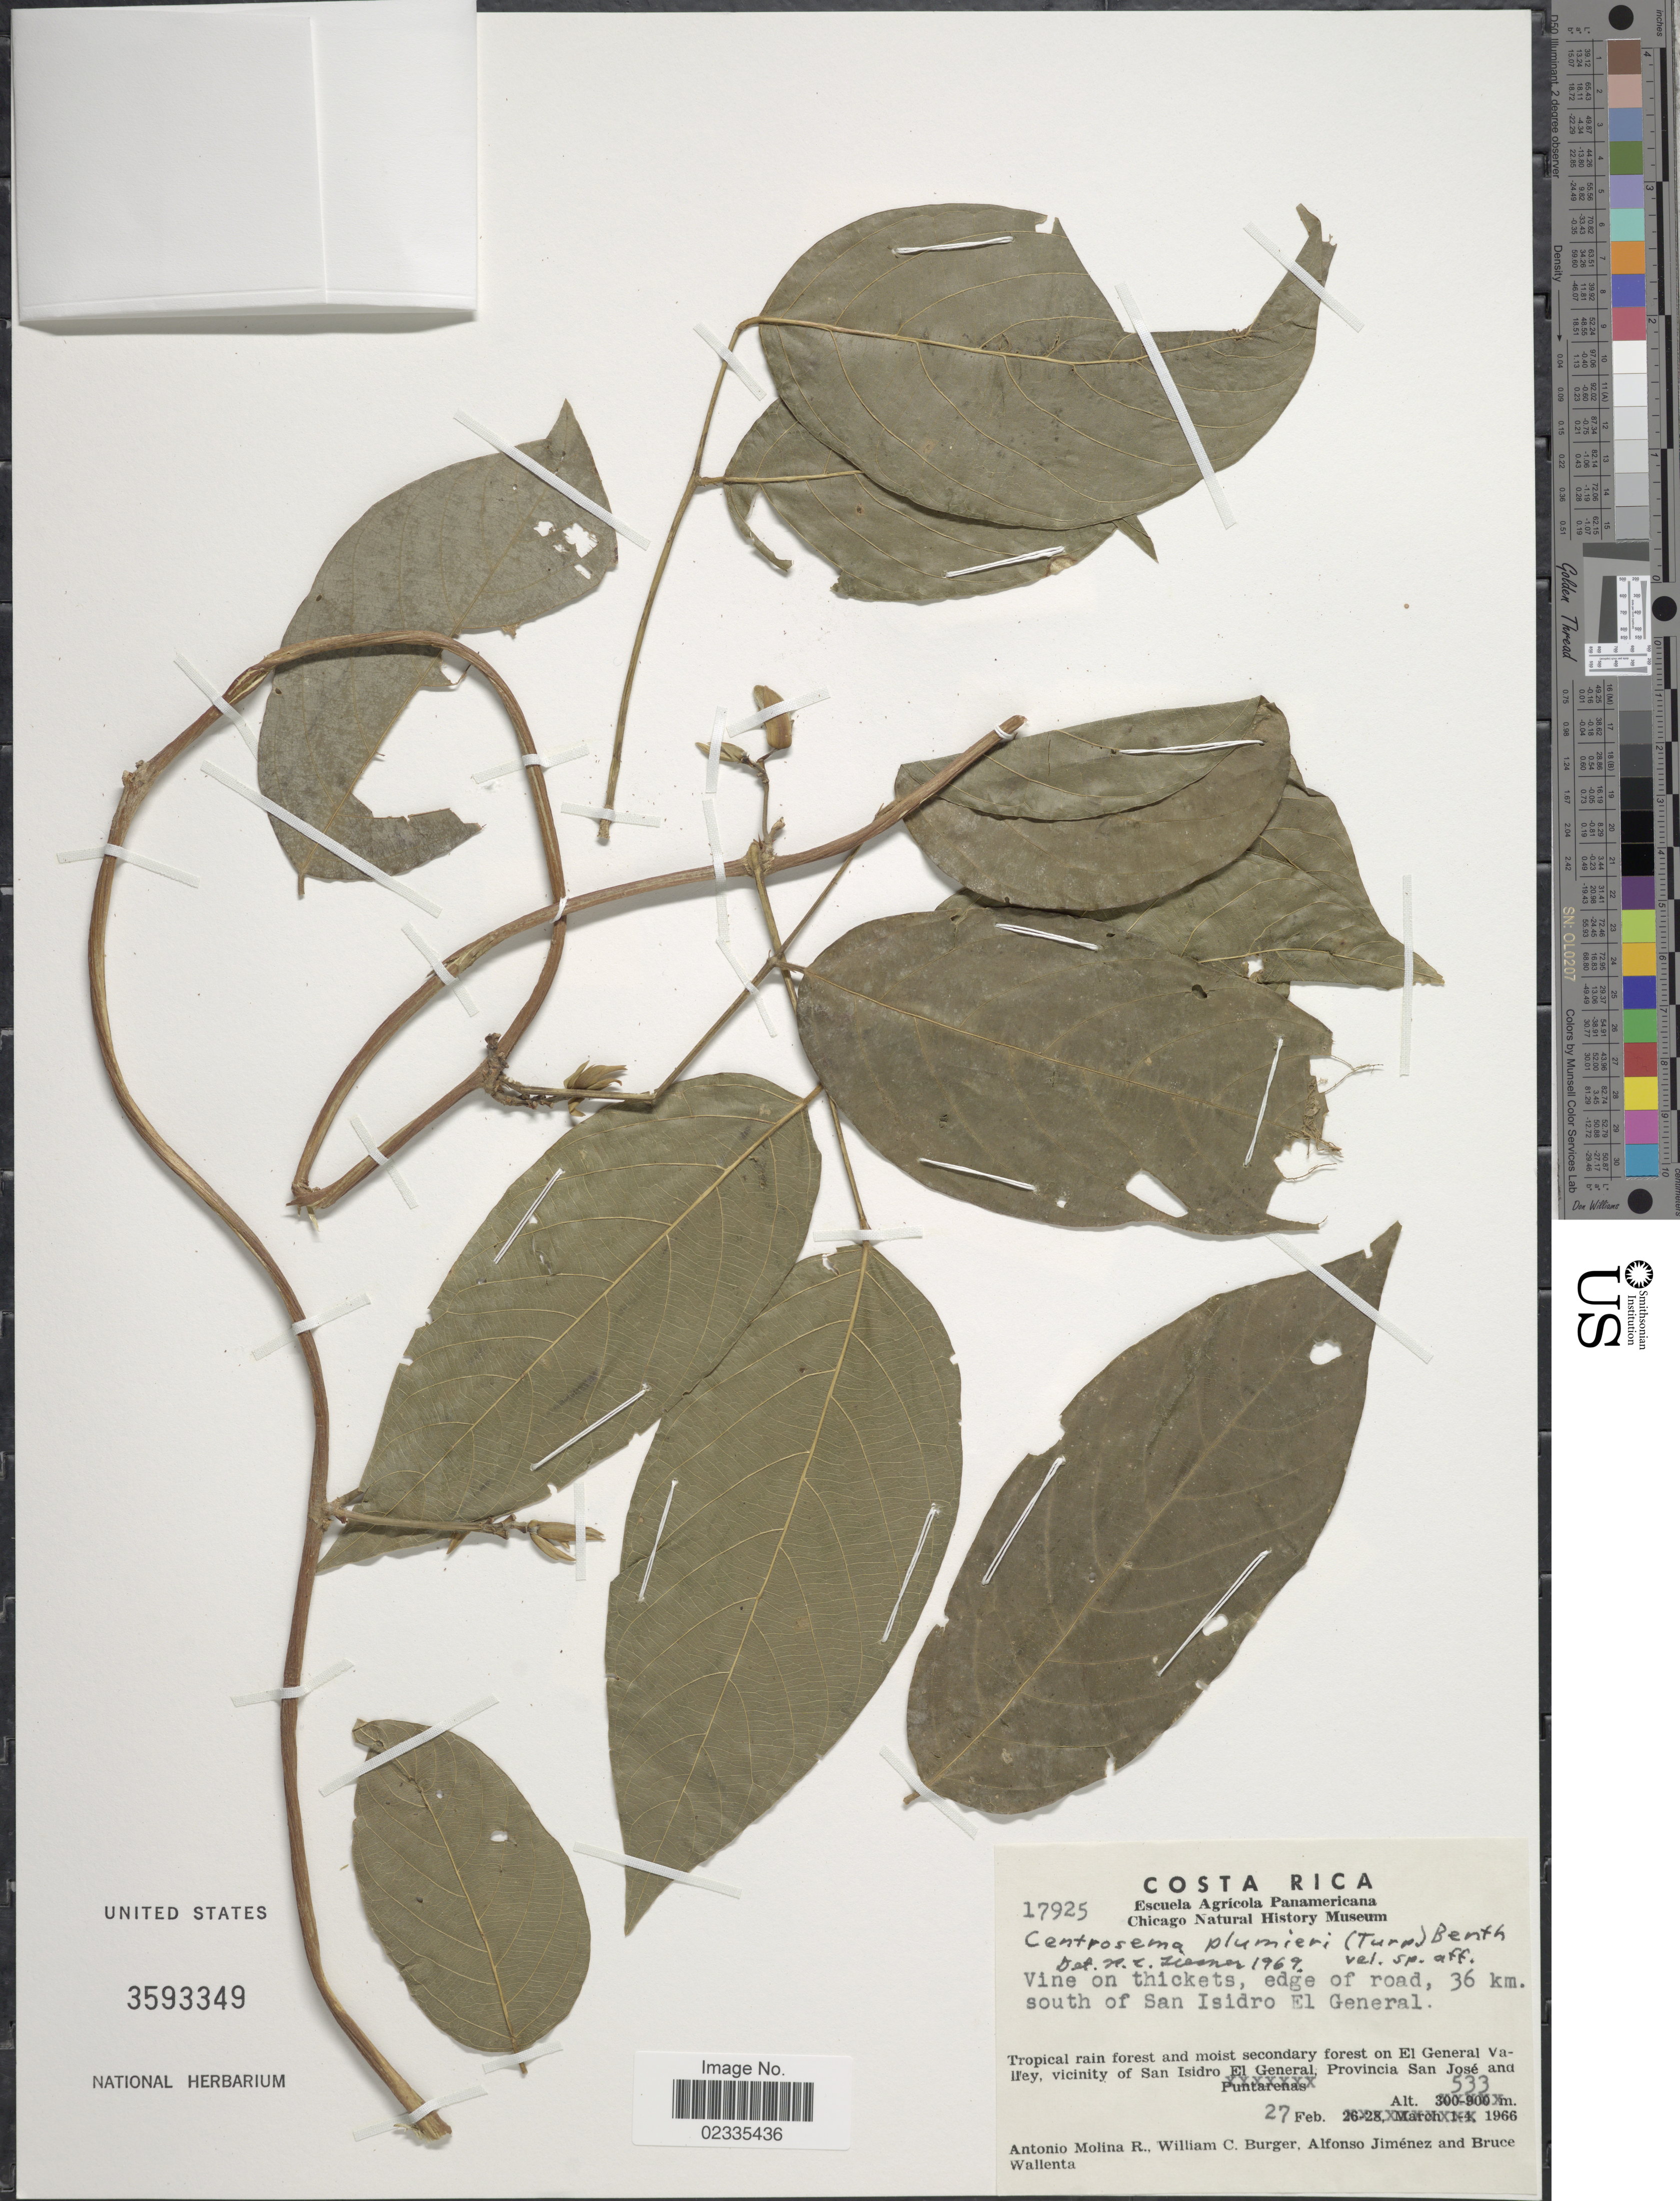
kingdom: Plantae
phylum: Tracheophyta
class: Magnoliopsida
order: Fabales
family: Fabaceae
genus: Centrosema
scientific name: Centrosema plumieri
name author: (Turpin ex Pers.) Benth.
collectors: A. Molina R., W. Burger, A. Jiménez & B. Wallenta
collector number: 17925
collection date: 1966-02-27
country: Costa Rica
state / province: San José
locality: El General Valley, vicinity of San Isidro El General, Provincia San Jose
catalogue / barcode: US 3593349